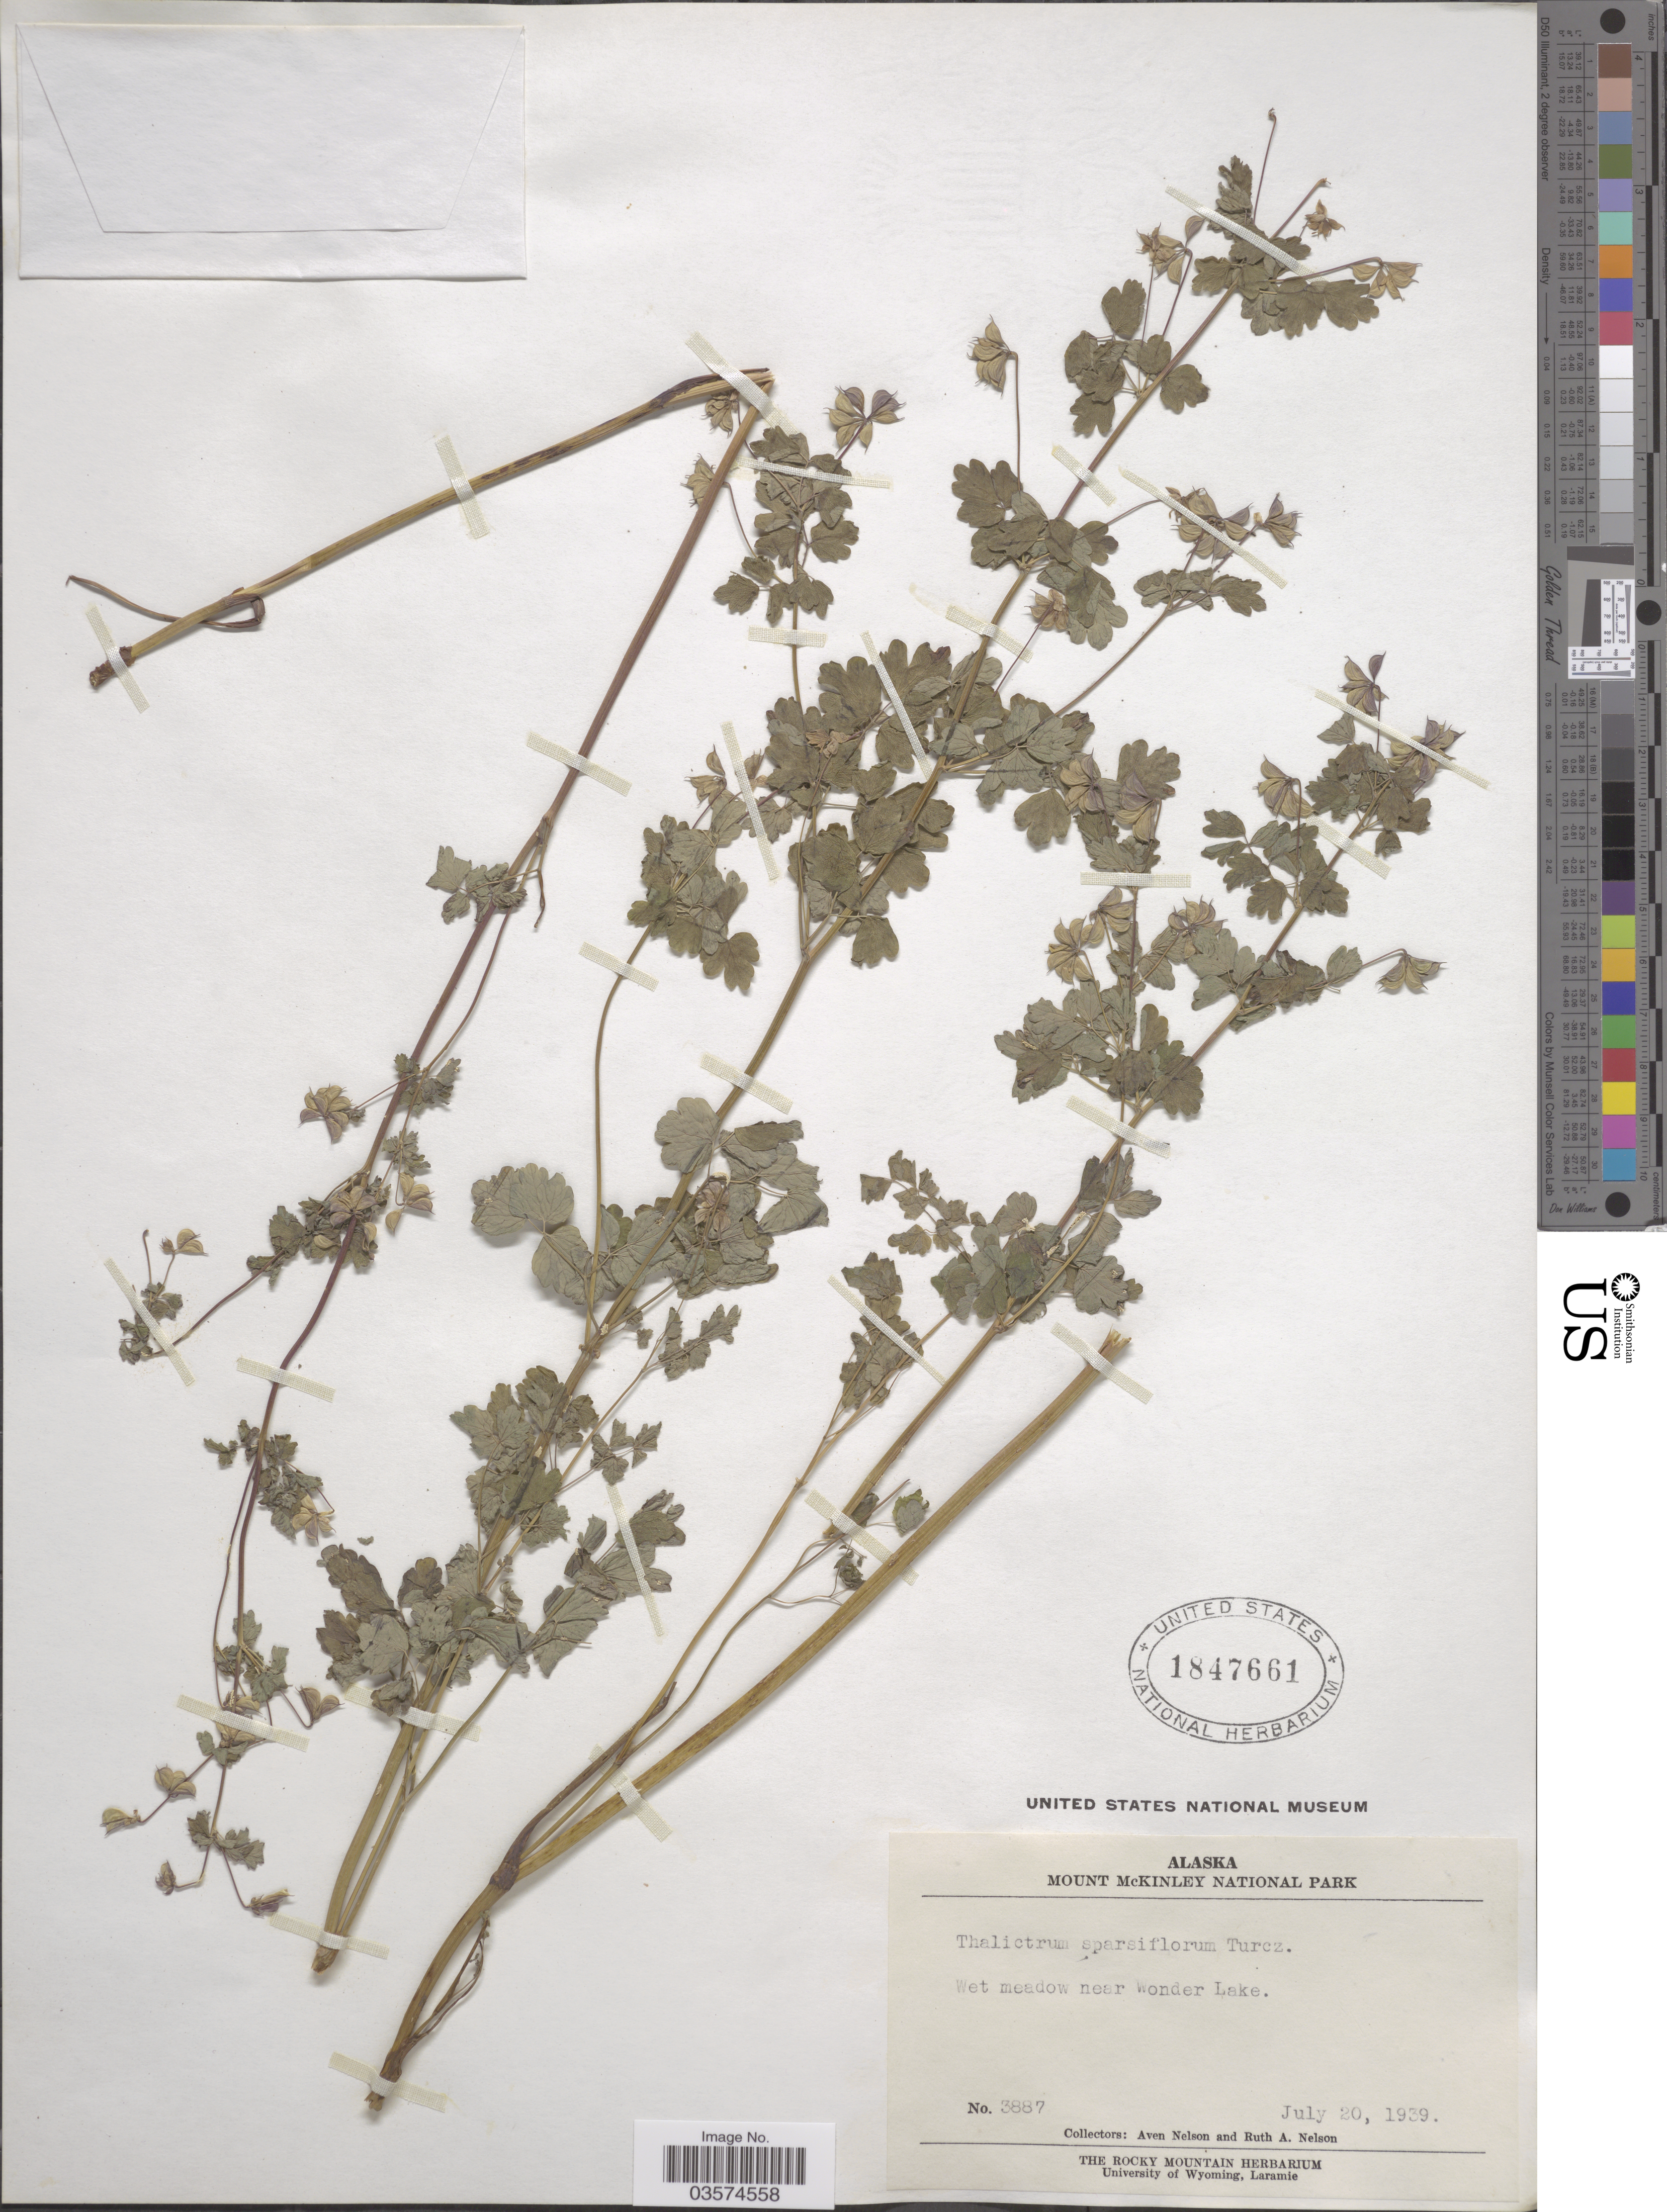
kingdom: Plantae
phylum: Tracheophyta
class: Magnoliopsida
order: Ranunculales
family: Ranunculaceae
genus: Thalictrum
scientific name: Thalictrum sparsiflorum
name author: Turcz. ex Fisch. & C.A. Mey.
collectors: A. Nelson & R. A. Nelson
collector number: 3887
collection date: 1939-07-20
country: United States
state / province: Alaska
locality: Mount McKinley National Park. Wet meadow near Wonder Lake.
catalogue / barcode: US 1847661